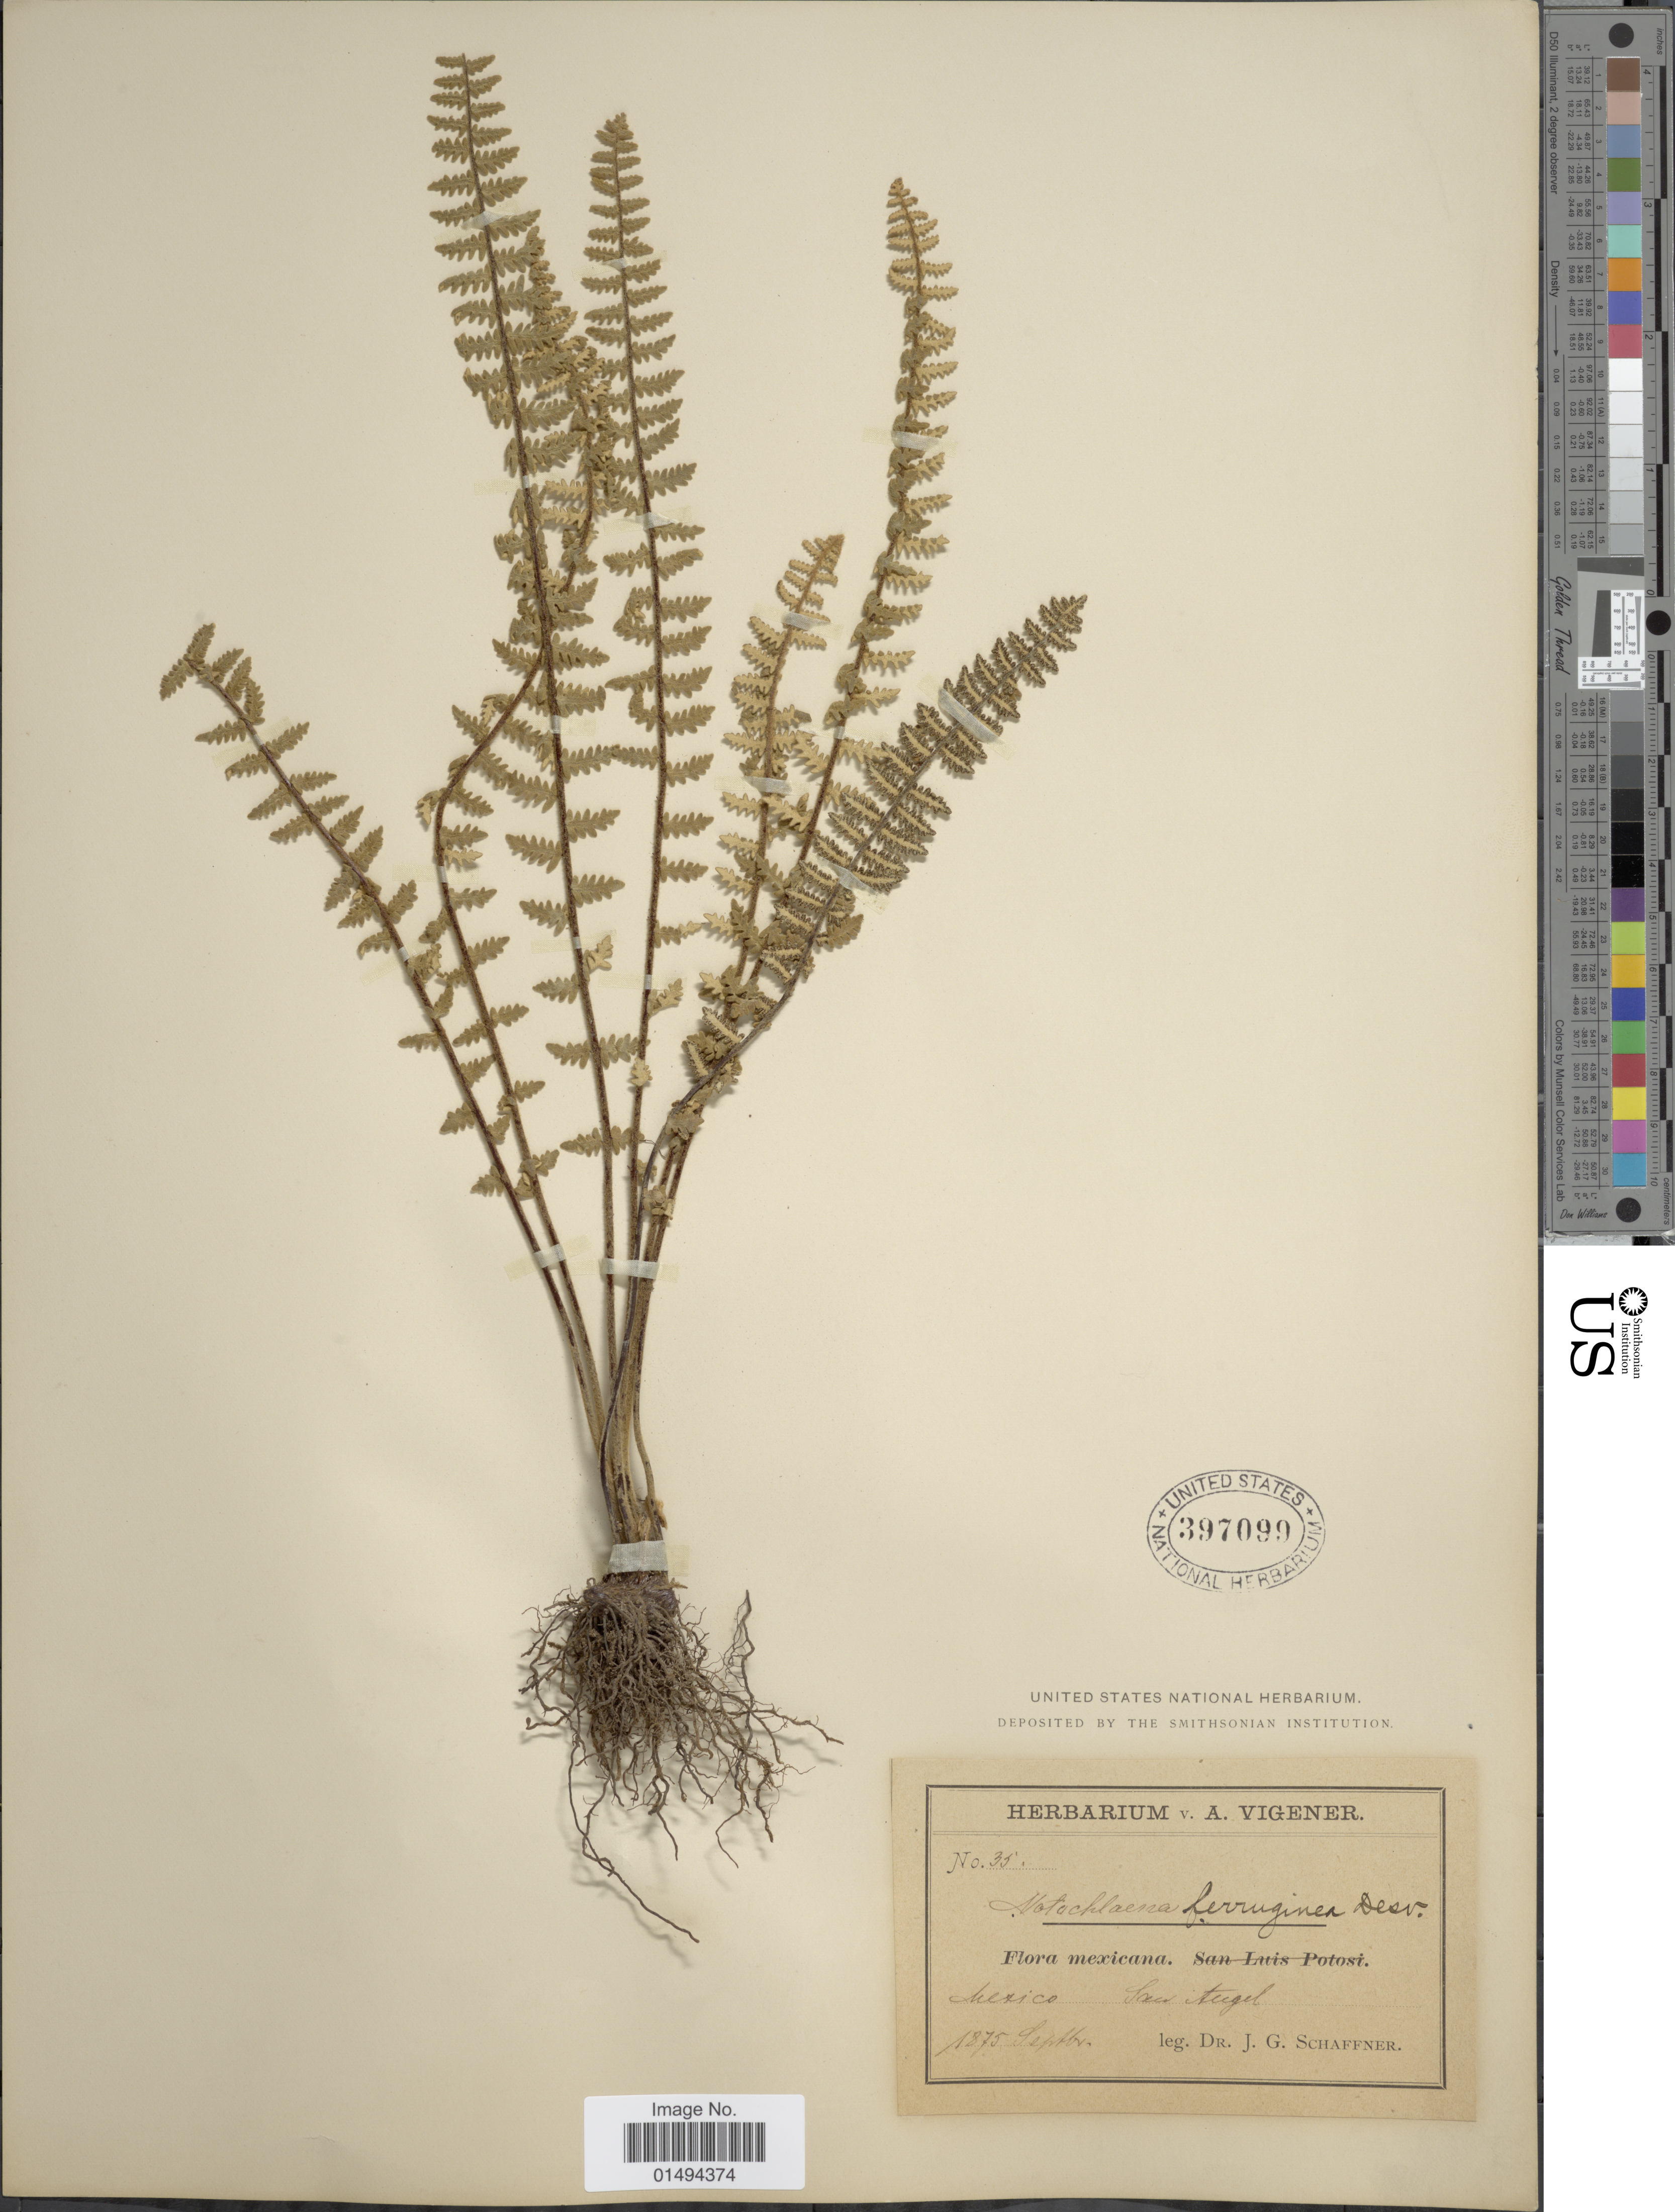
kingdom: Plantae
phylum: Tracheophyta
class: Polypodiopsida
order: Polypodiales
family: Pteridaceae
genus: Myriopteris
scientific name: Myriopteris aurea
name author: (Poir.) Grusz & Windham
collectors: J. G. Schaffner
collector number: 35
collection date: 1875-09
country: Mexico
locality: San Angel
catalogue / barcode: US 397099